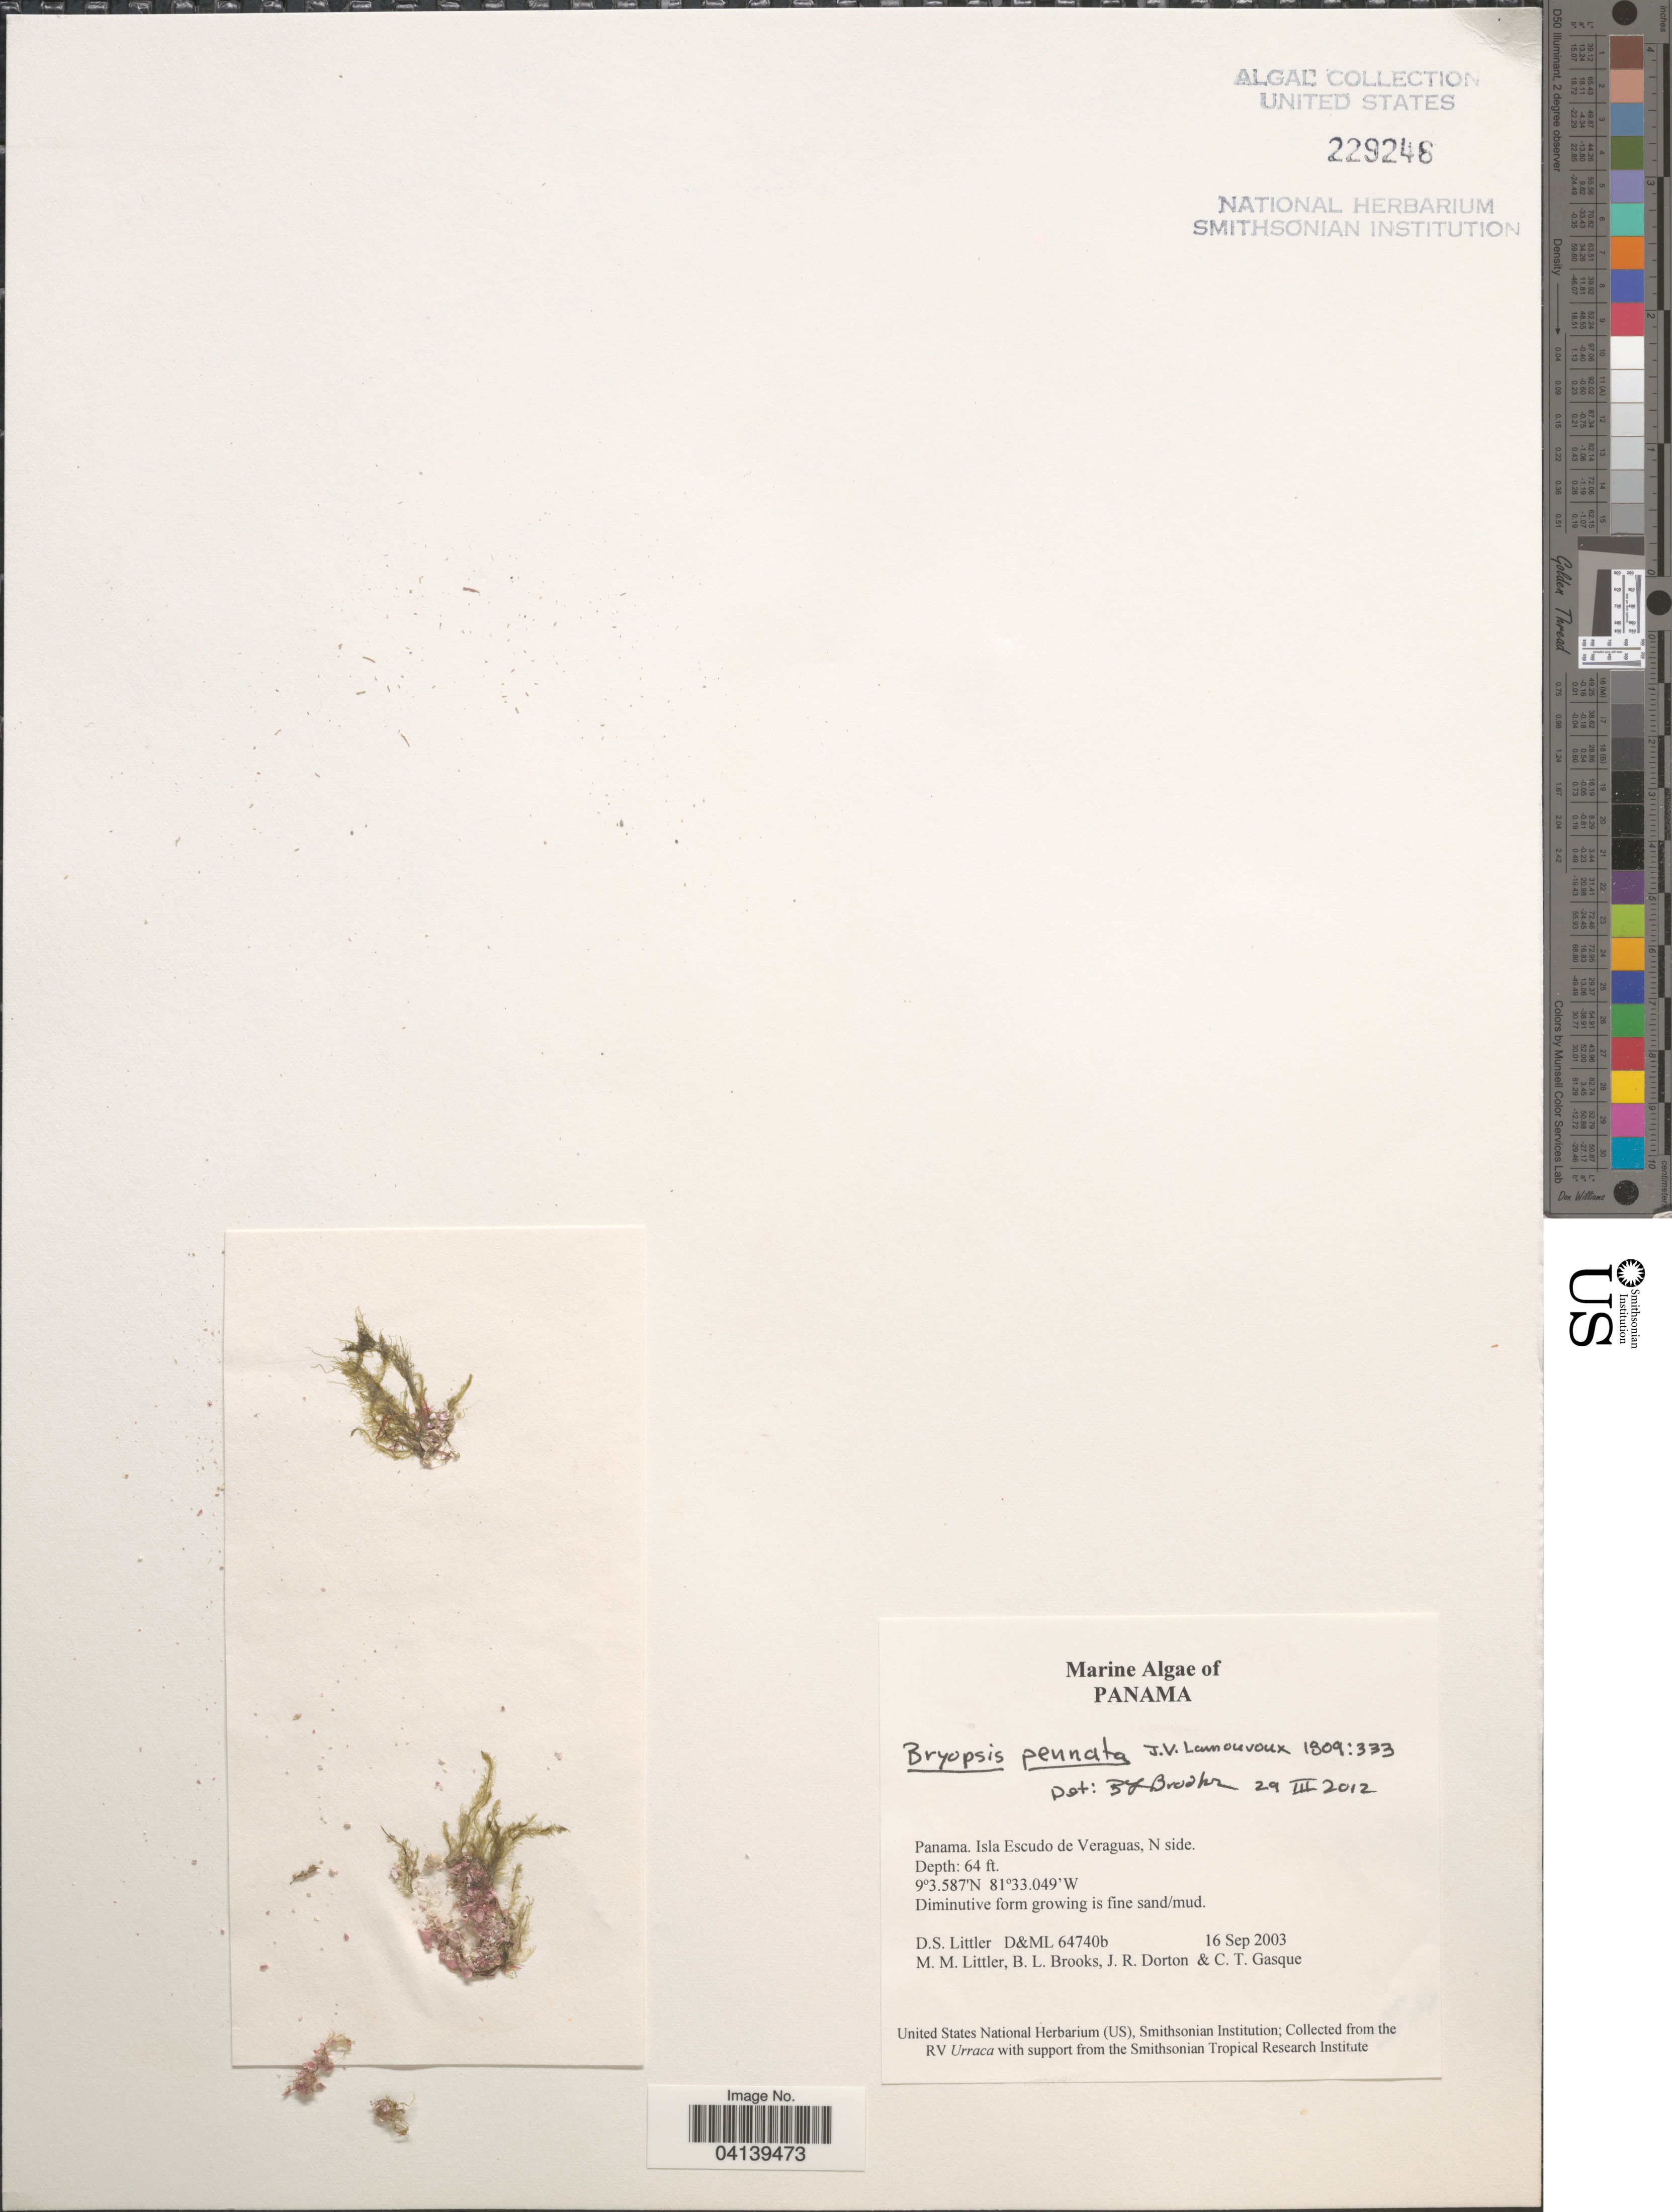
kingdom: Plantae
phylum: Chlorophyta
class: Ulvophyceae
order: Bryopsidales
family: Bryopsidaceae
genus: Bryopsis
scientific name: Bryopsis pennata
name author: J.V.Lamouroux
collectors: D. S. Littler, B. Brooks, J. Dorton & C. Gasque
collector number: D&ML64740b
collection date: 2003-09-16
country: Panama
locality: Isla Escudo de Veraguas, N side.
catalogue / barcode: US 229246